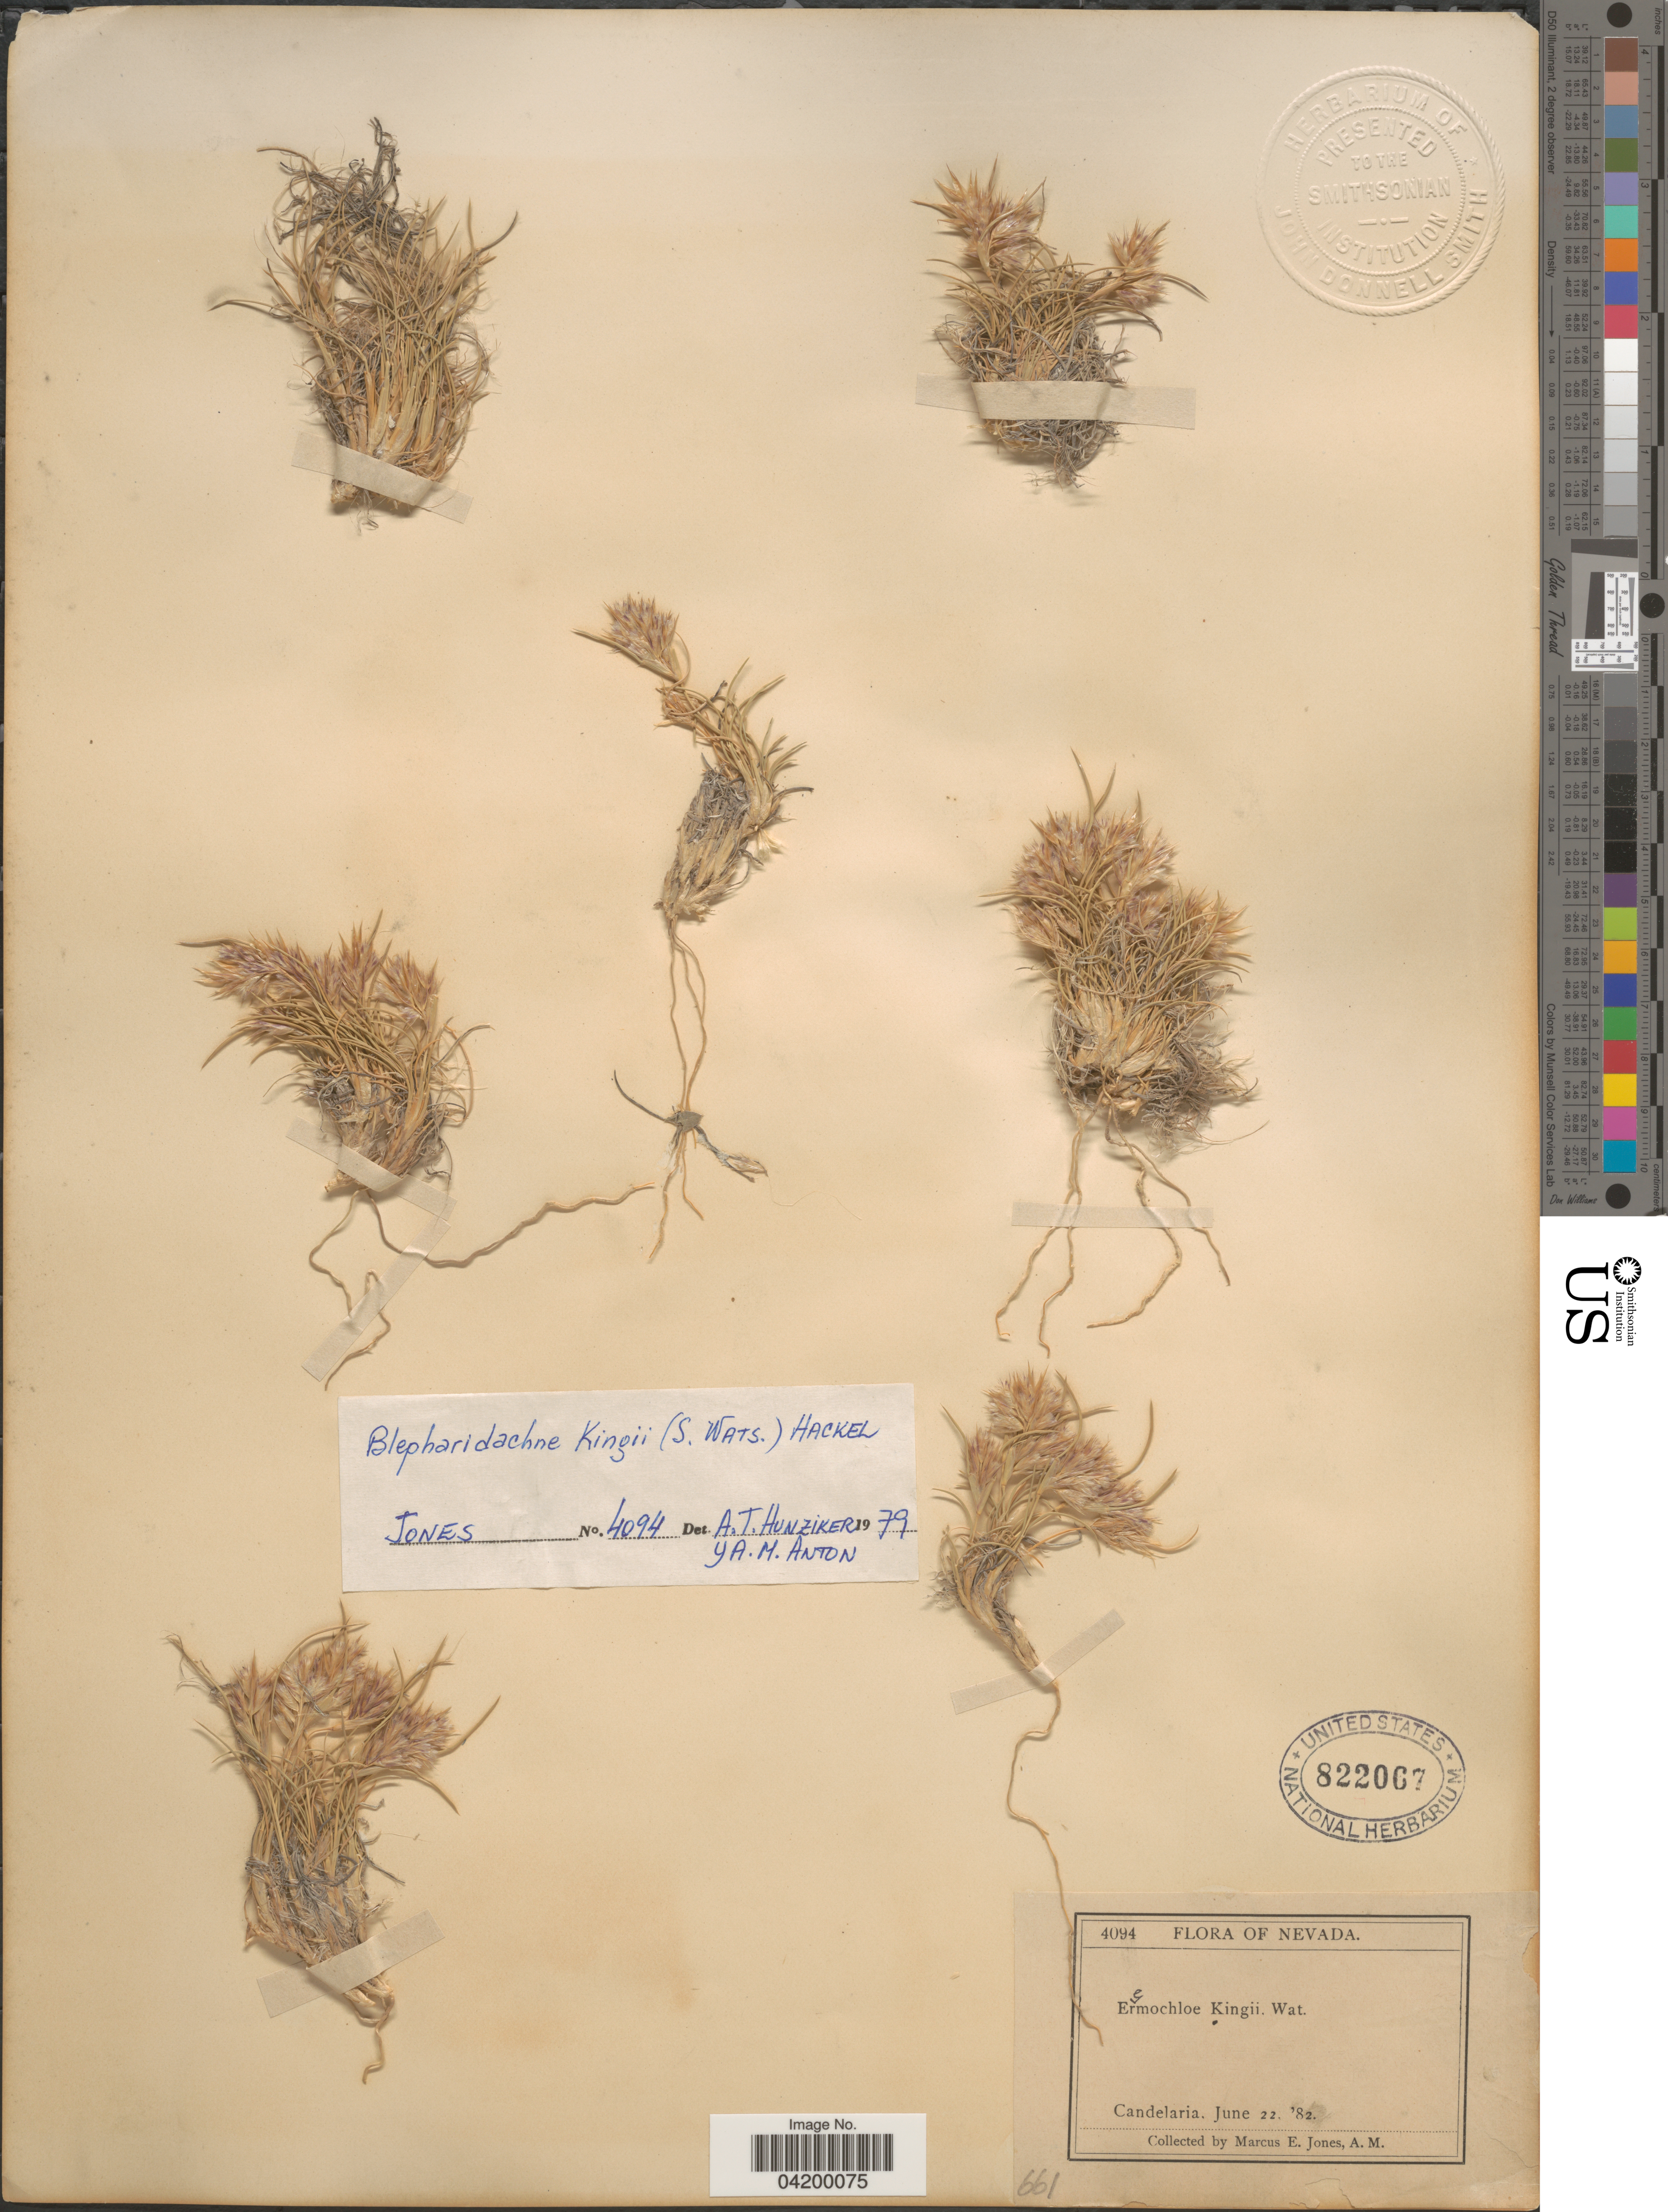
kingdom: Plantae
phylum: Tracheophyta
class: Liliopsida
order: Poales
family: Poaceae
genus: Blepharidachne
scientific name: Blepharidachne kingii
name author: (S. Watson) Hack.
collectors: M. E. Jones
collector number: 4094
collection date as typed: Transcribed d/m/y: 22/6/82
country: United States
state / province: Nevada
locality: Candelaria.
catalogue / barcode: US 822067